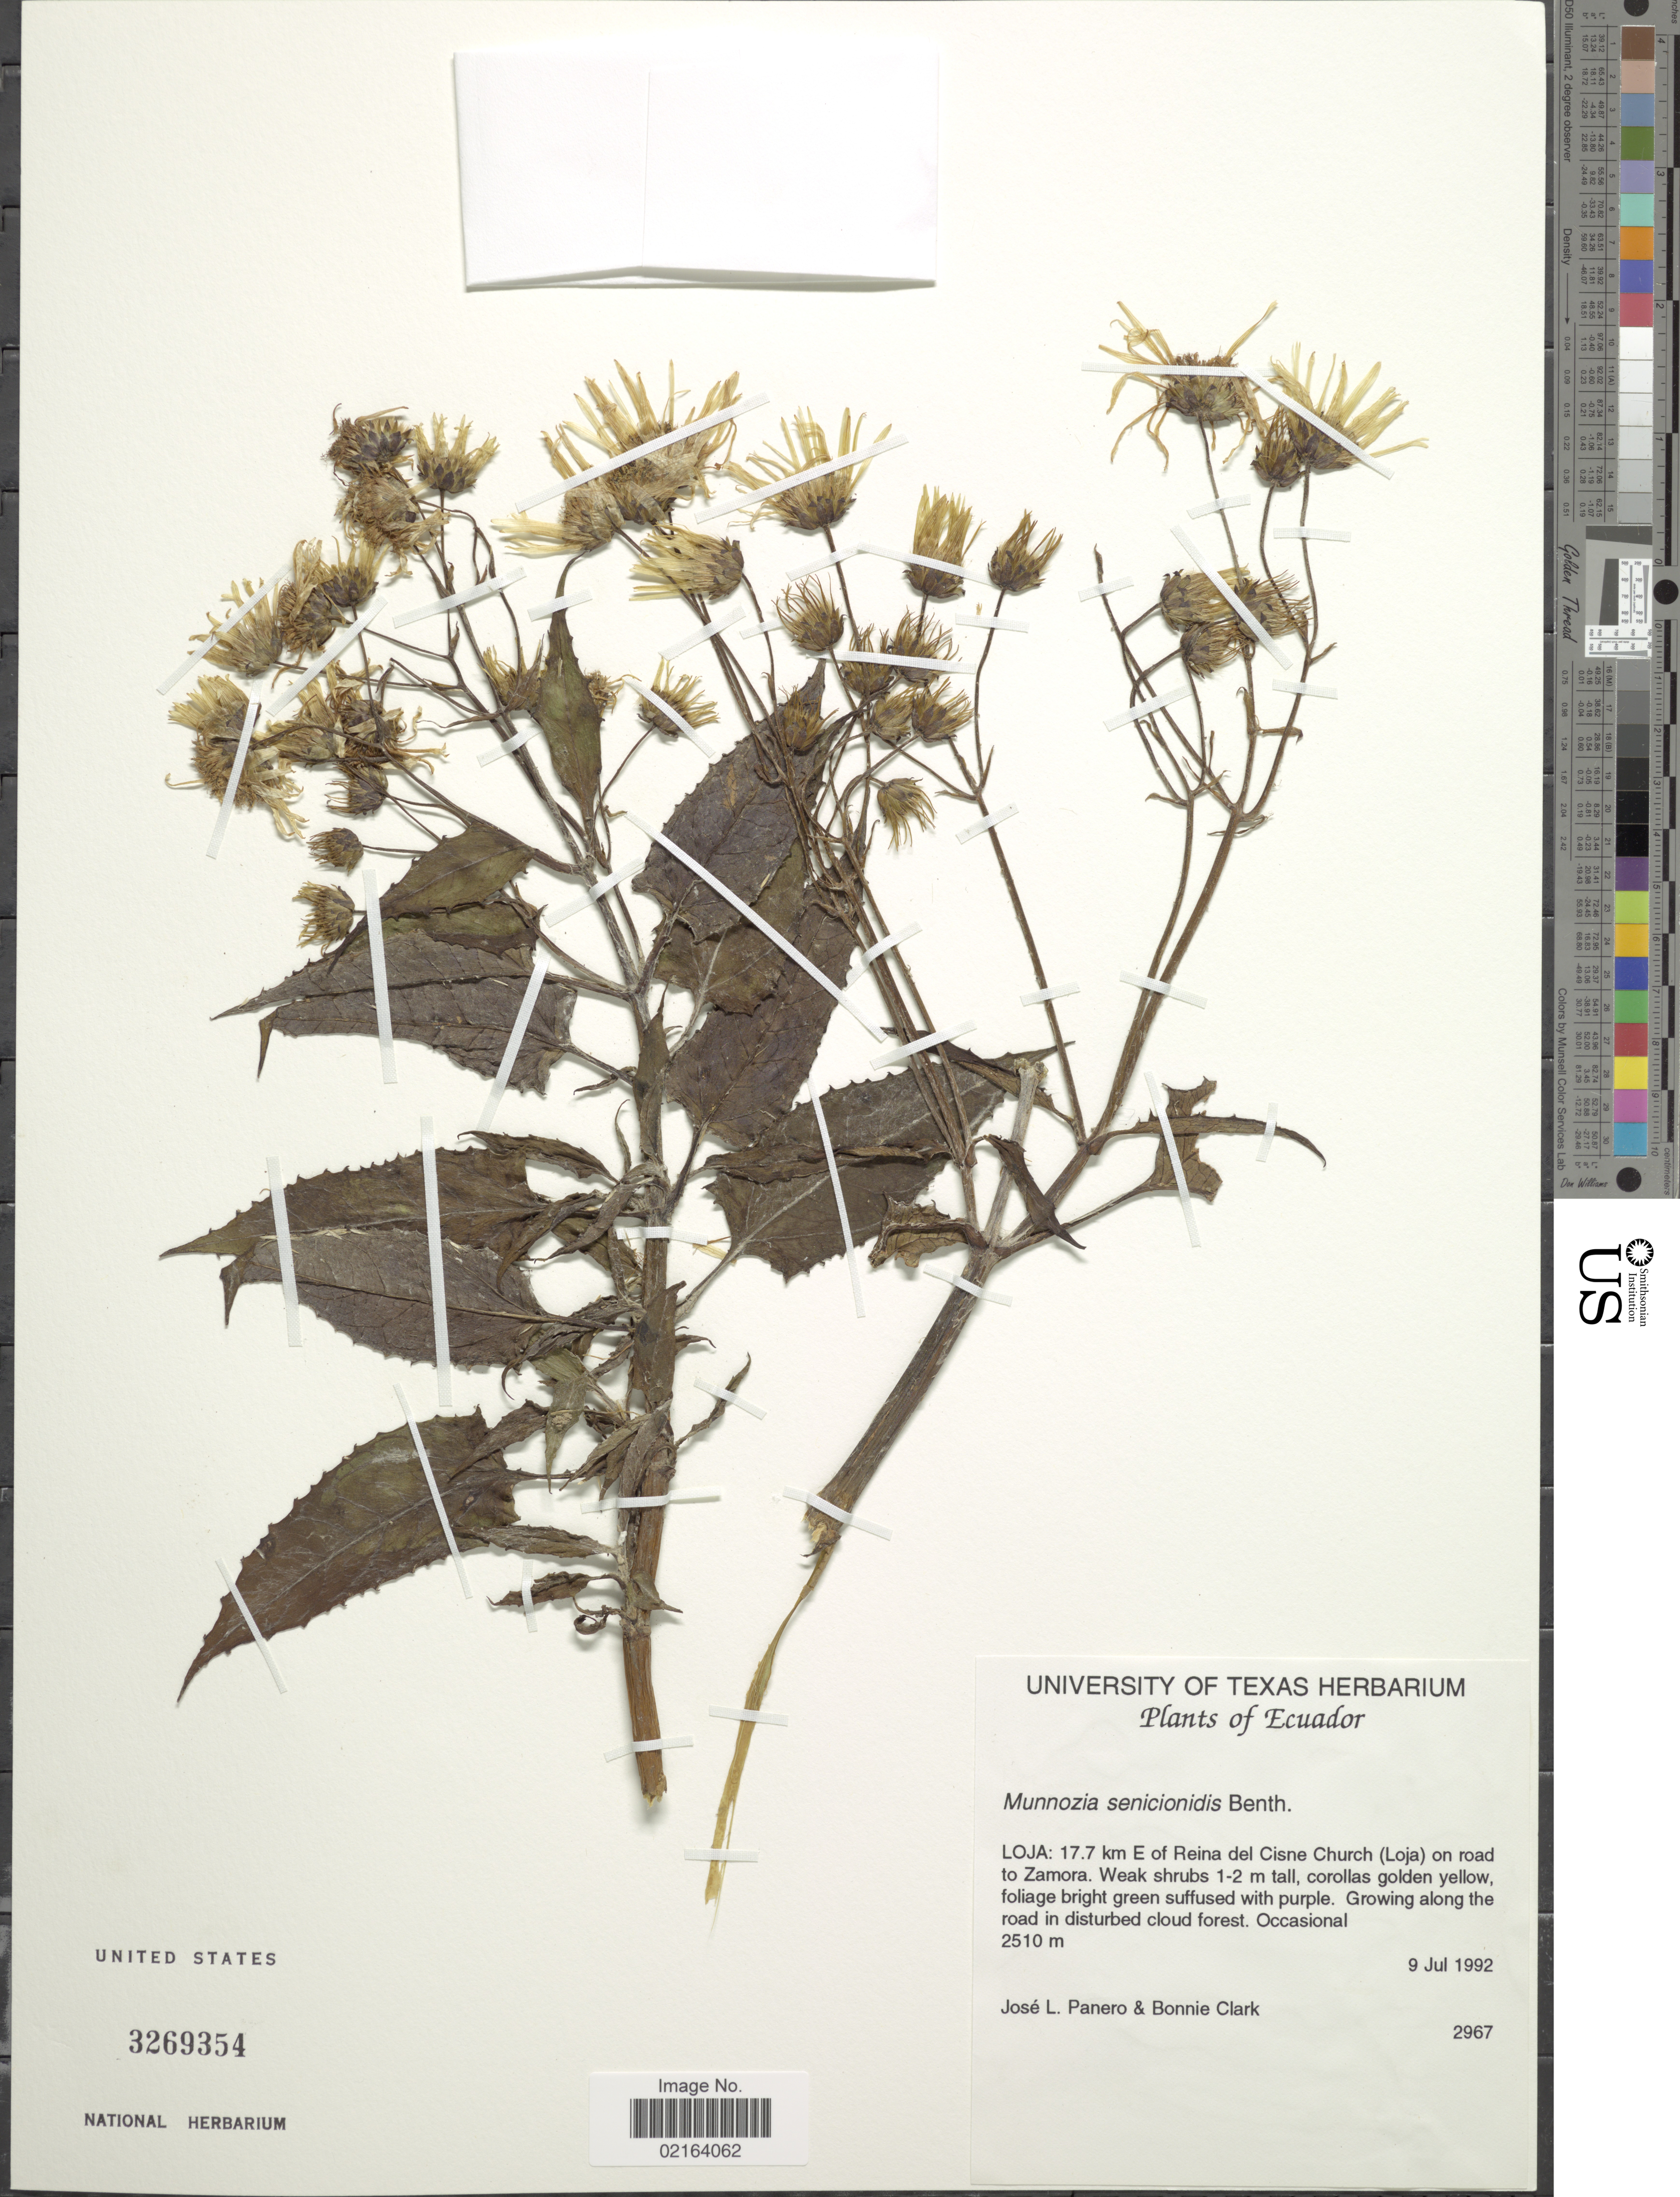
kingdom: Plantae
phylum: Tracheophyta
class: Magnoliopsida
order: Asterales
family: Asteraceae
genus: Munnozia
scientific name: Munnozia senecionidis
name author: Benth.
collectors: J. L. Panero & B. Clark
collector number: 2967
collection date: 1992-07-09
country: Ecuador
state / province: Loja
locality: Loja: 17.7 km E of Reina del Cisne Church (Loja) on road to Zamora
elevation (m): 2510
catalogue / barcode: US 3269354